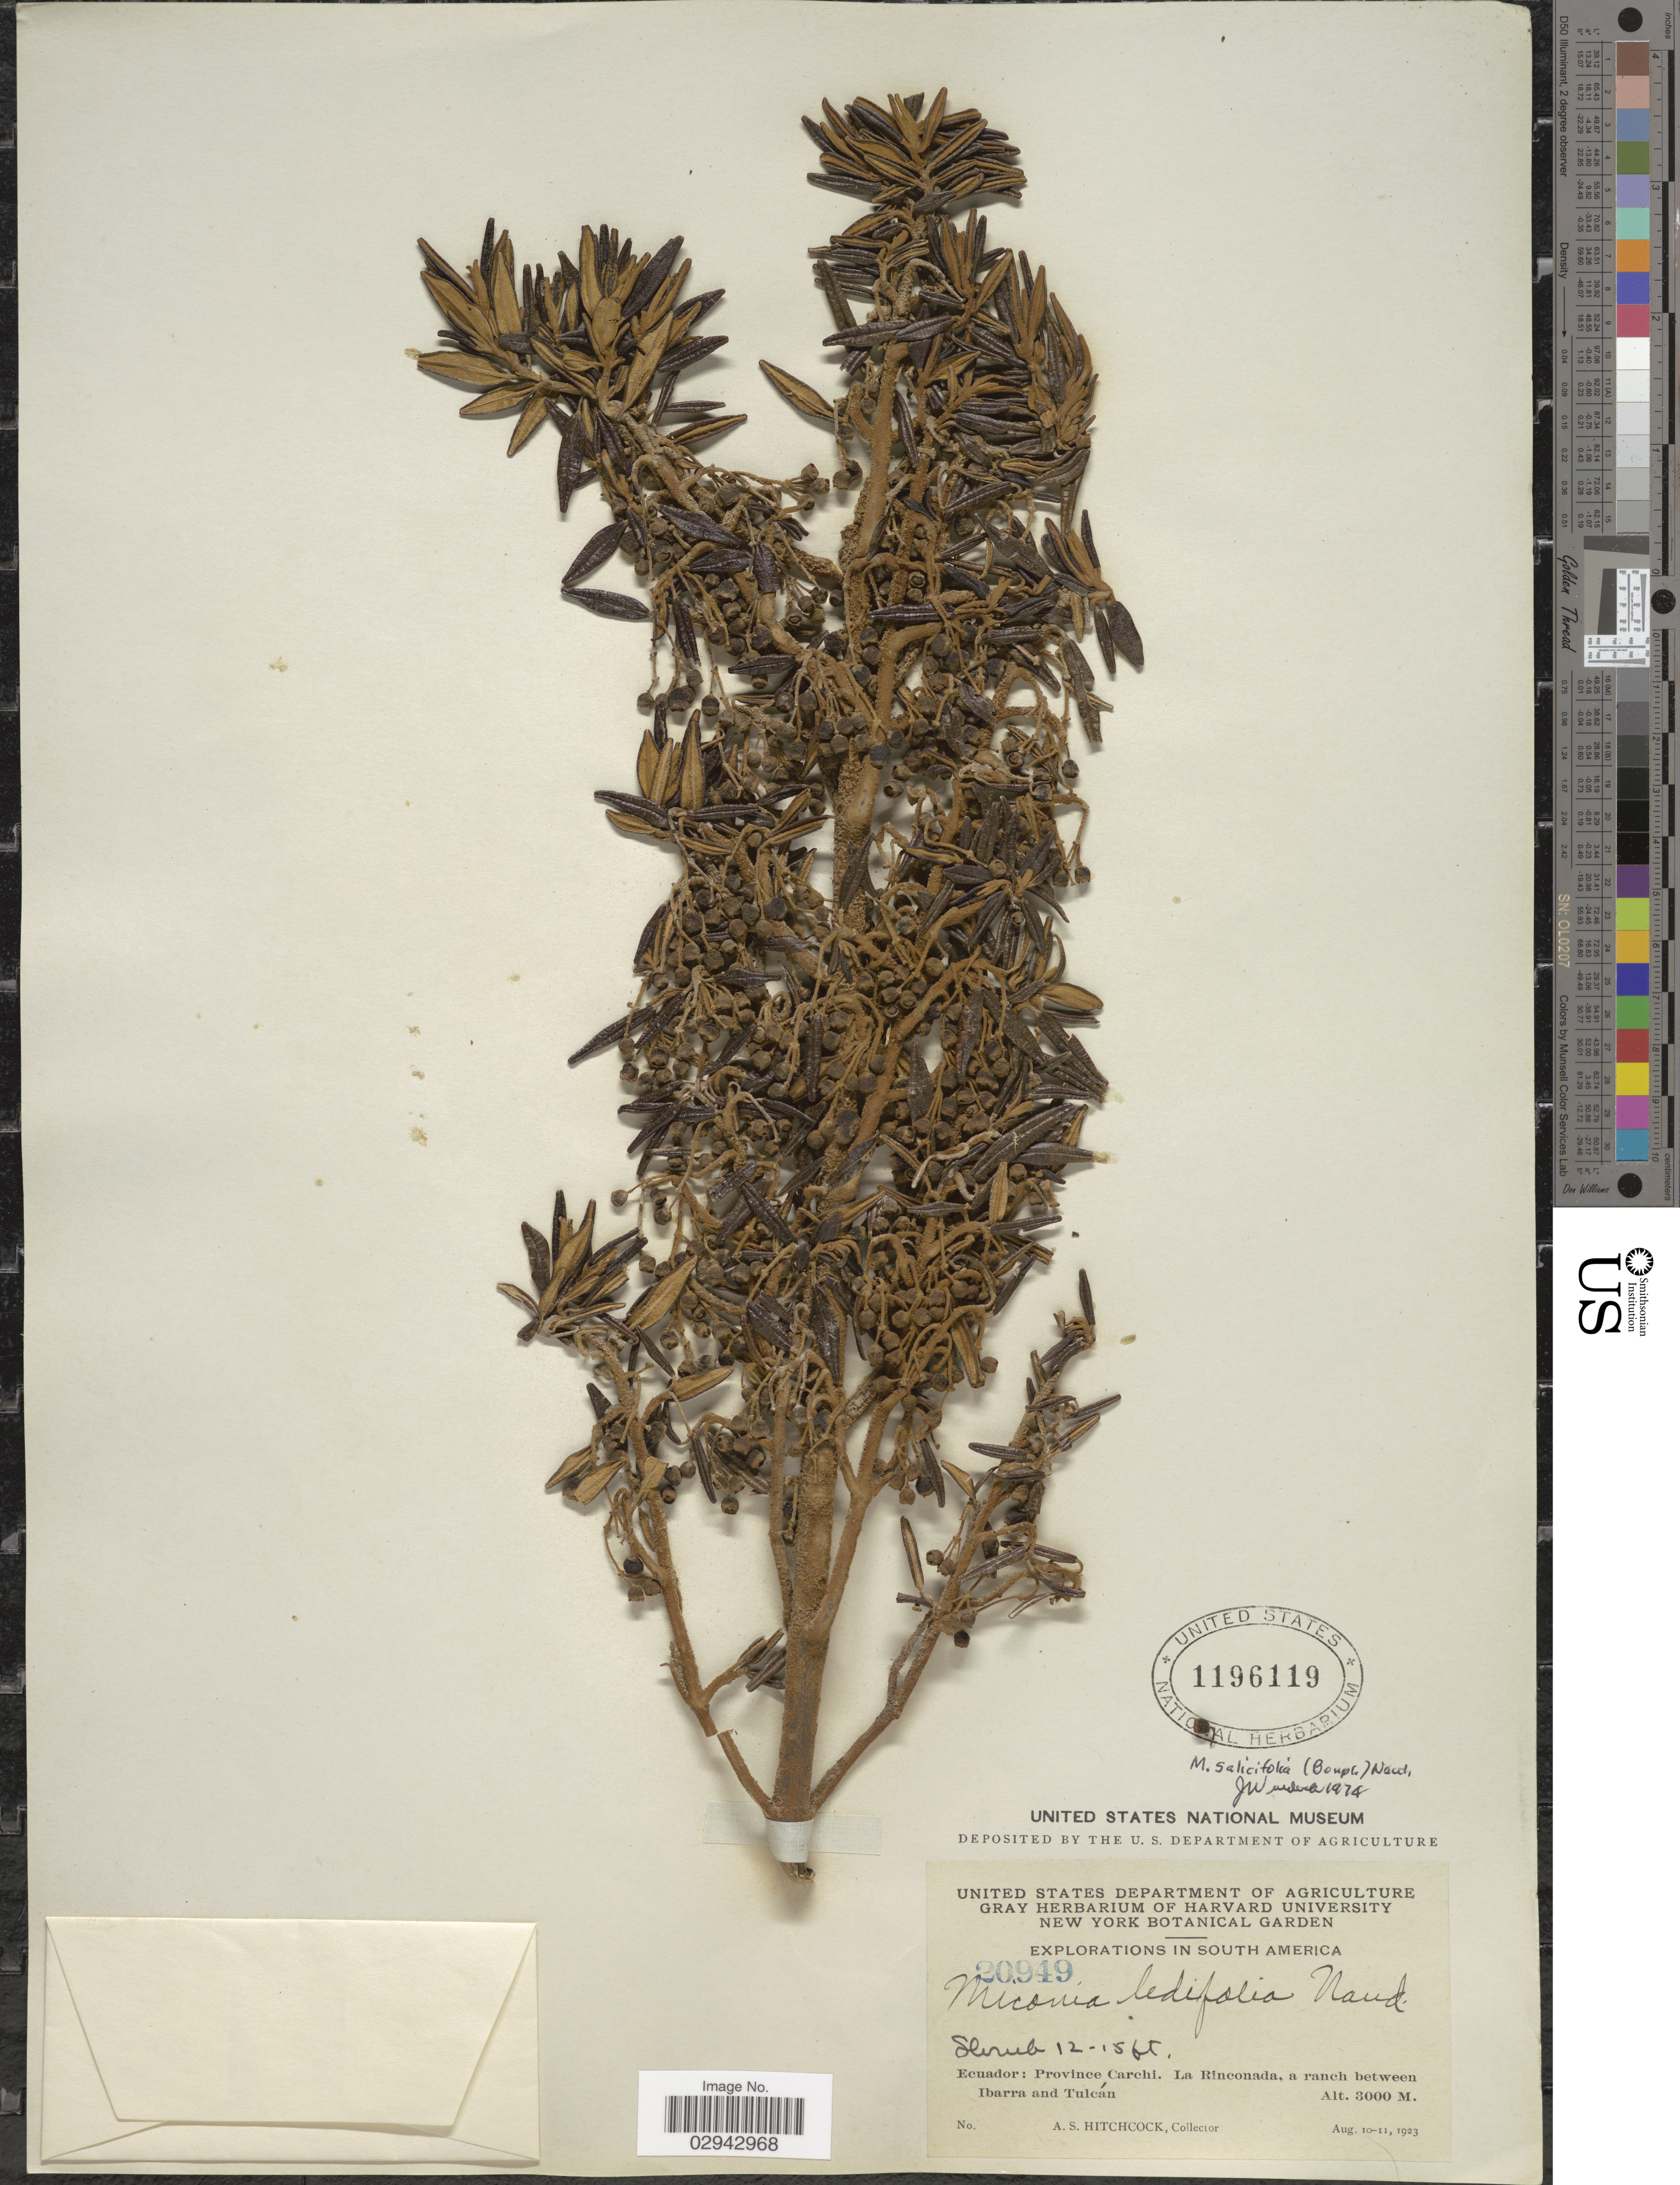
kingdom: Plantae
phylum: Tracheophyta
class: Magnoliopsida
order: Myrtales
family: Melastomataceae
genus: Miconia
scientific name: Miconia salicifolia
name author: (Bonpl.) Naudin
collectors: A. S. Hitchcock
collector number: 20949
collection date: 1923-08-10/1923-08-11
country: Ecuador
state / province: Carchi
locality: La Rinconada, a ranch between Ibarra and Tulcán.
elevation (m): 3000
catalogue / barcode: US 1196119